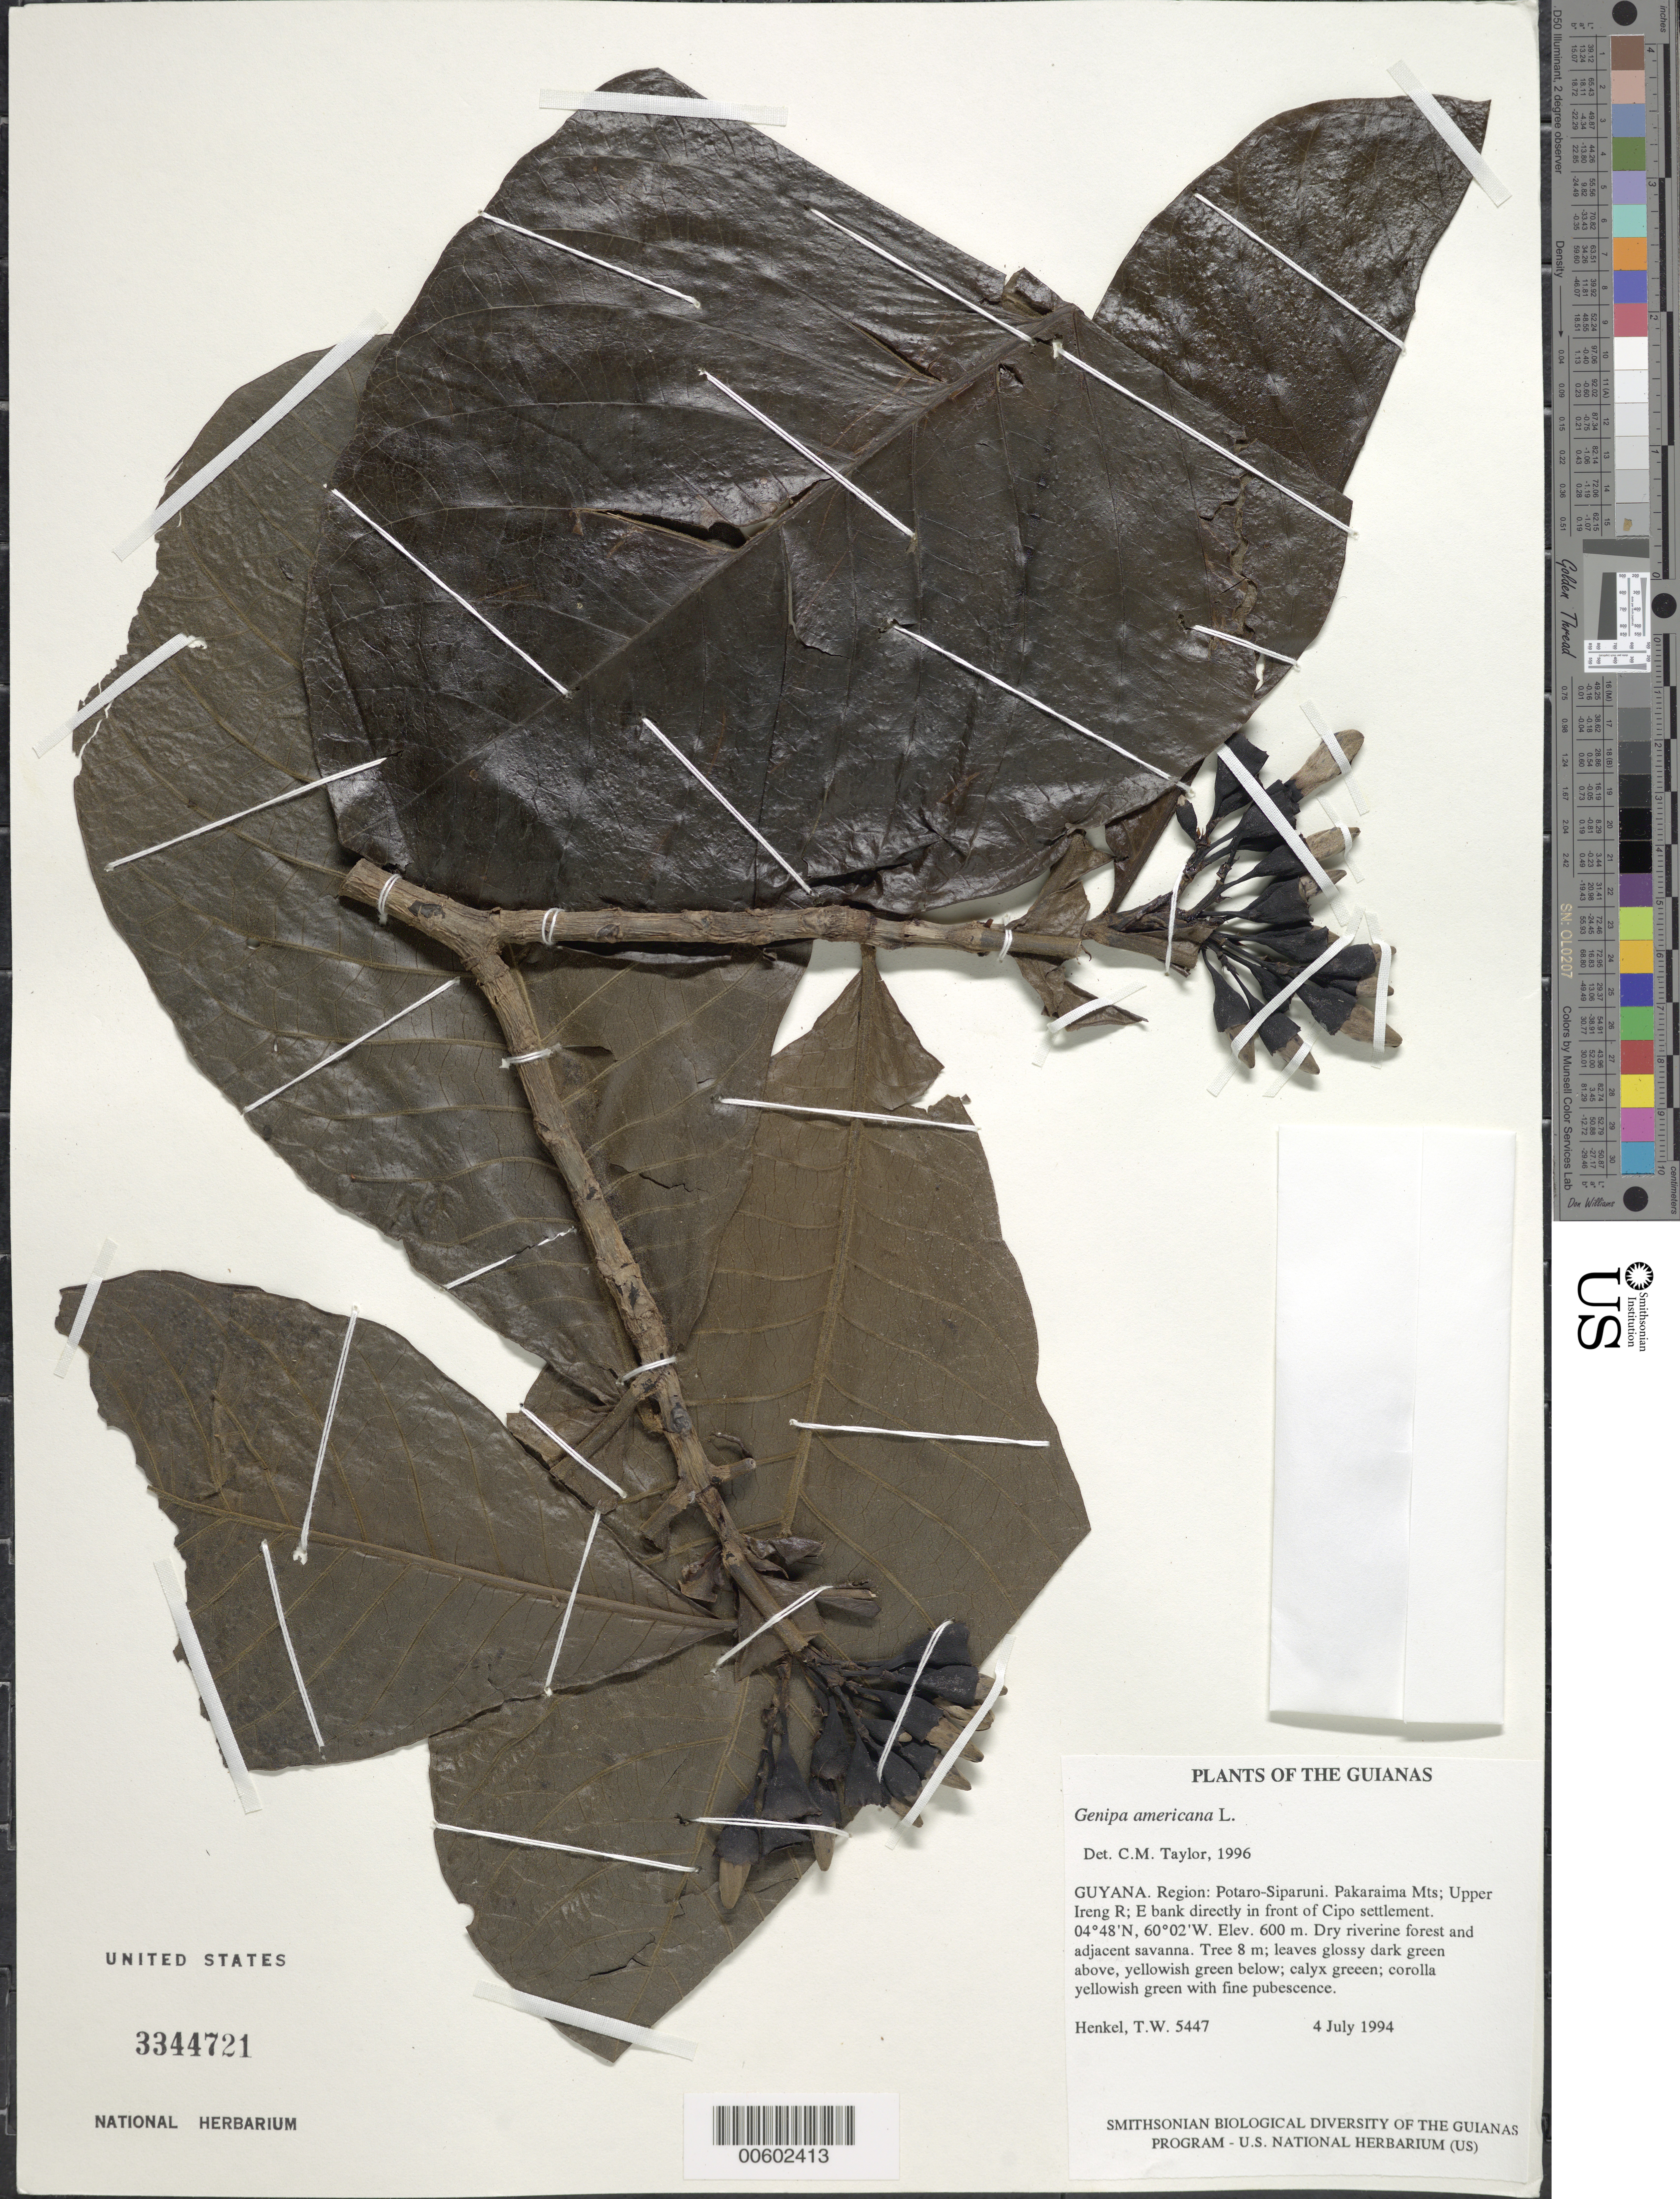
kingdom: Plantae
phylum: Tracheophyta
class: Magnoliopsida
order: Gentianales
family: Rubiaceae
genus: Genipa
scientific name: Genipa americana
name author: L.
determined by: Taylor, Charlotte M.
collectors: T. Henkel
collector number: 5447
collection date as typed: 4 July 1994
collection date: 1994-07-04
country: Guyana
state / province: Potaro-Siparuni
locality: Pakaraima Mts; Upper Ireng R; E bank directly in front of Cipo settlement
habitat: Dry riverine forest and adjacent savanna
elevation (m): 600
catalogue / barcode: US 3344721